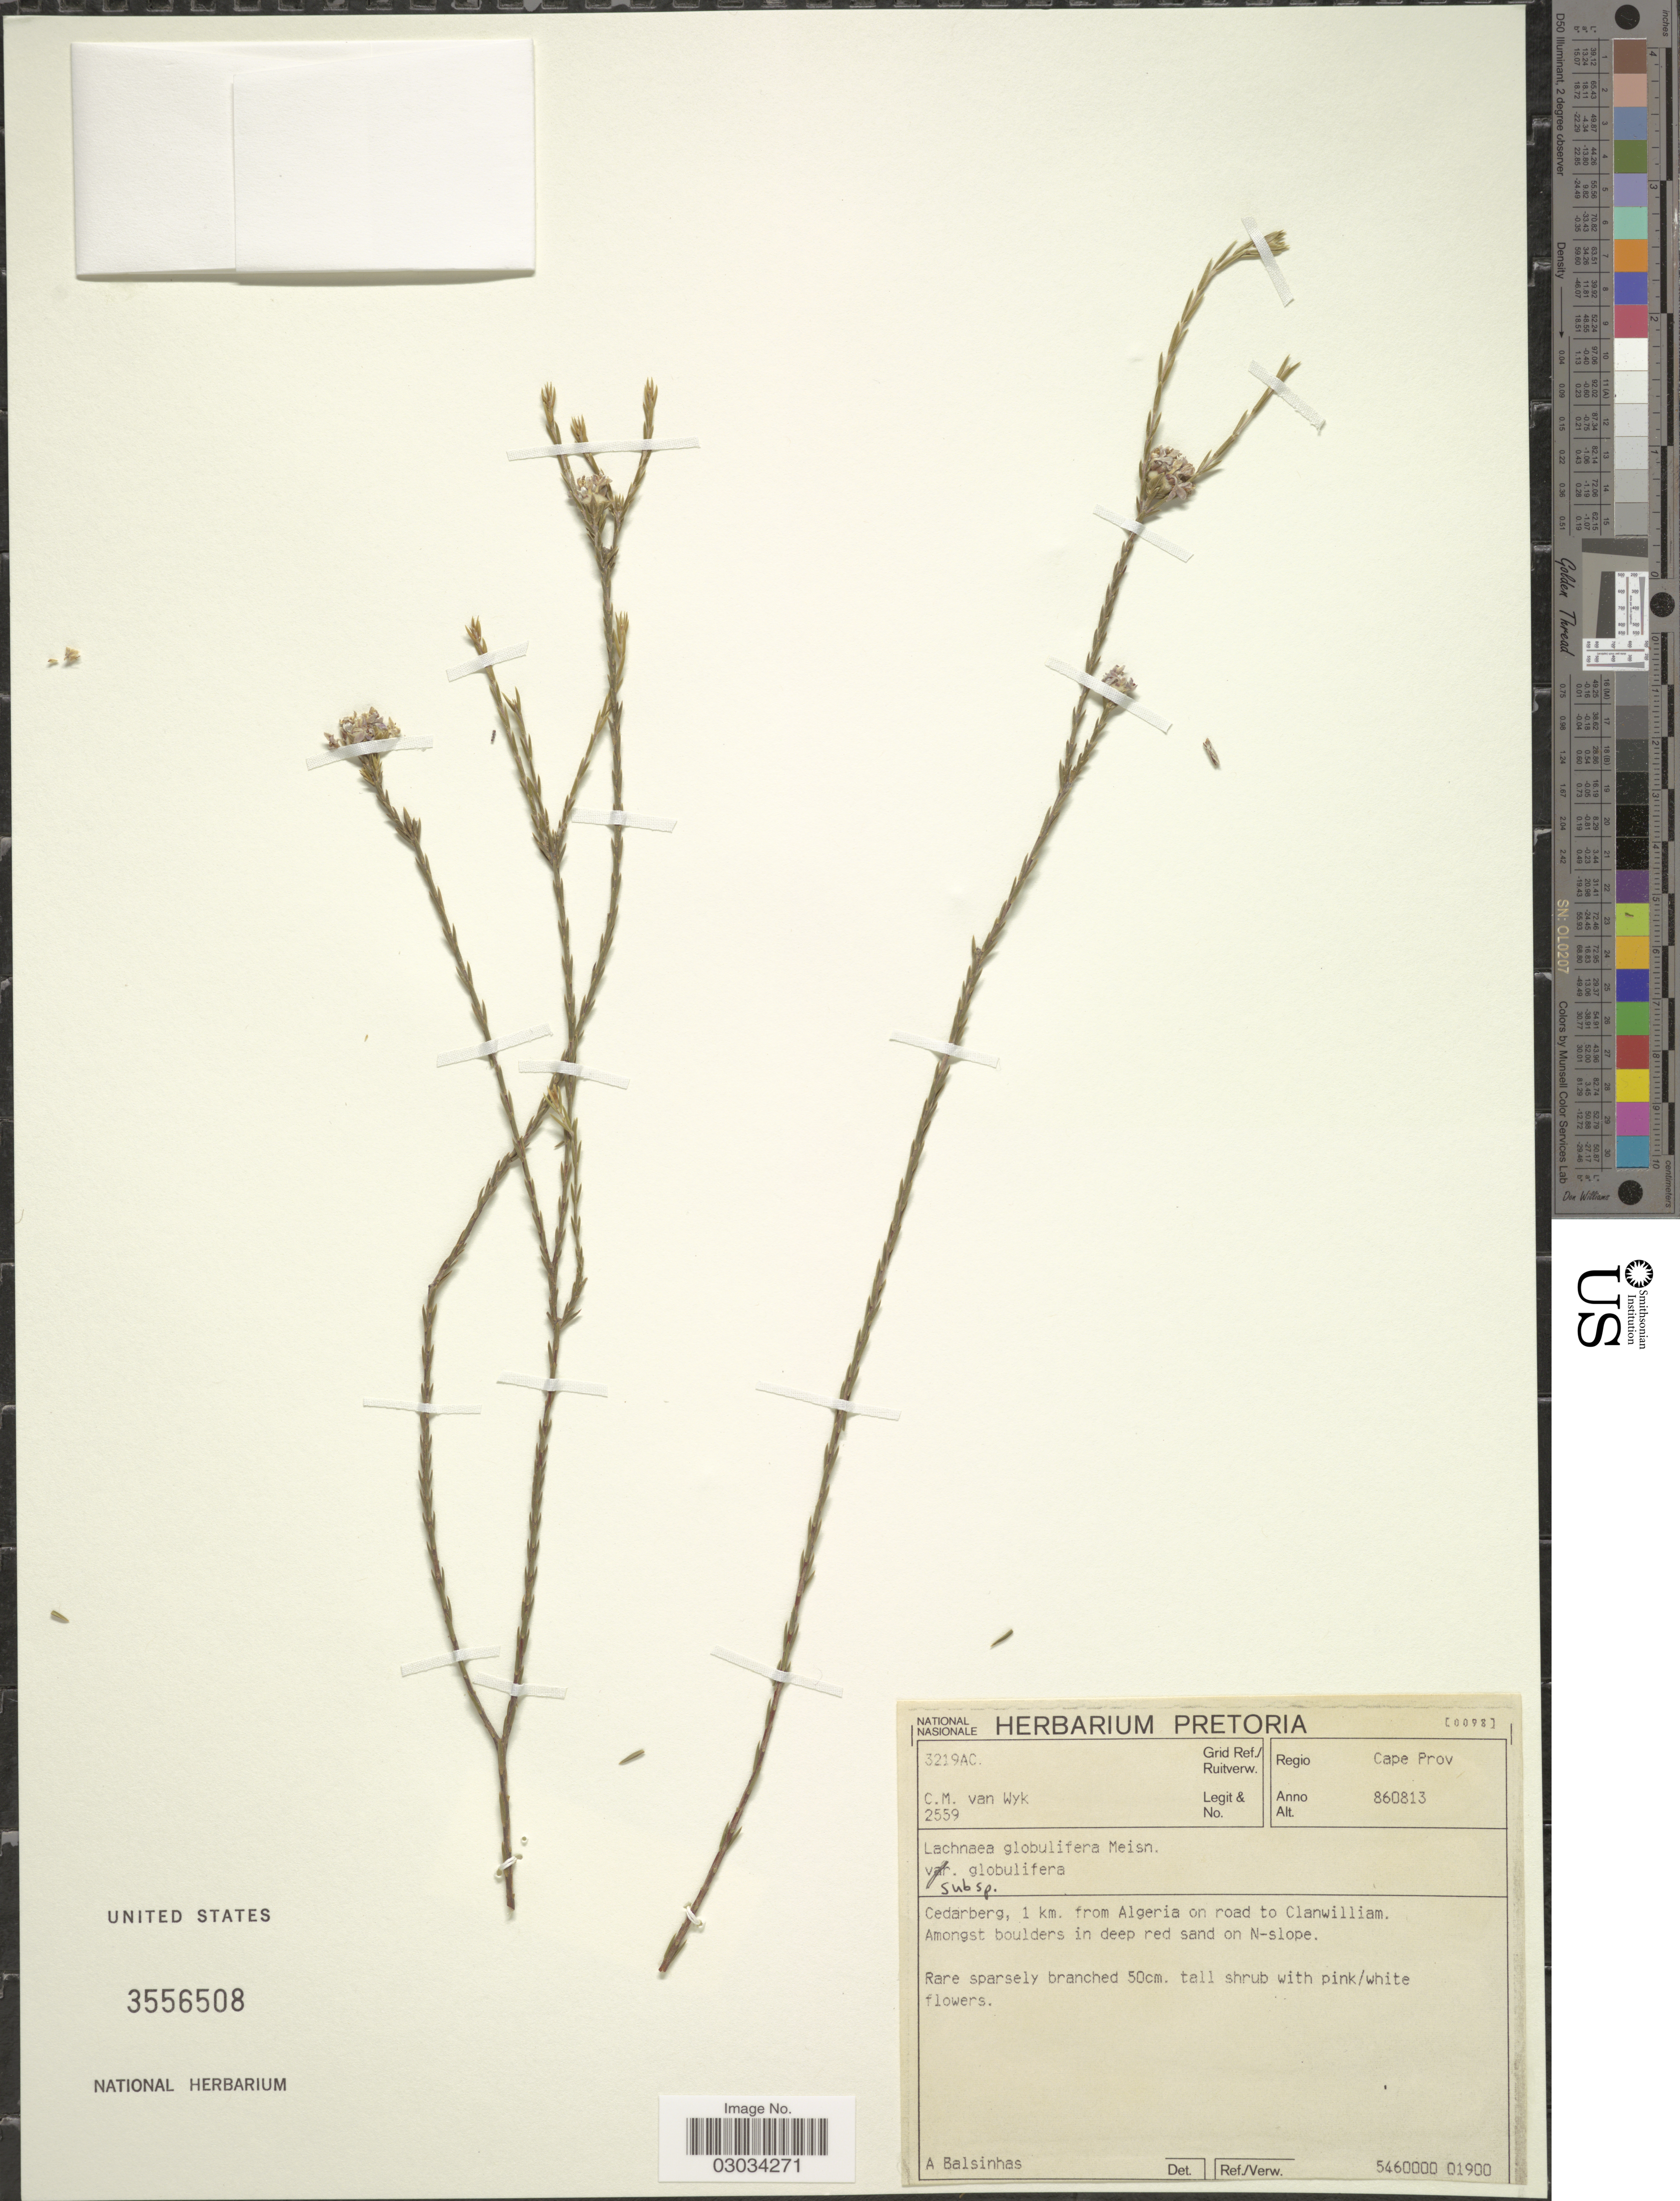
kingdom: Plantae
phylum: Tracheophyta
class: Magnoliopsida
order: Malvales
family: Thymelaeaceae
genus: Lachnaea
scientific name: Lachnaea globulifera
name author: Meisn.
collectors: C. Van Wyk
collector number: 2559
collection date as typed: Transcribed d/m/y: 13/8/86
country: South Africa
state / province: Western Cape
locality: Regio Cape Prov. Grid Ref./ Ruitverw. 3219AC. Cedarberg, 1 km. from Algeria on road to Clanwilliam. Amongst boulders in deep red sand on N-slope.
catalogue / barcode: US 3556508